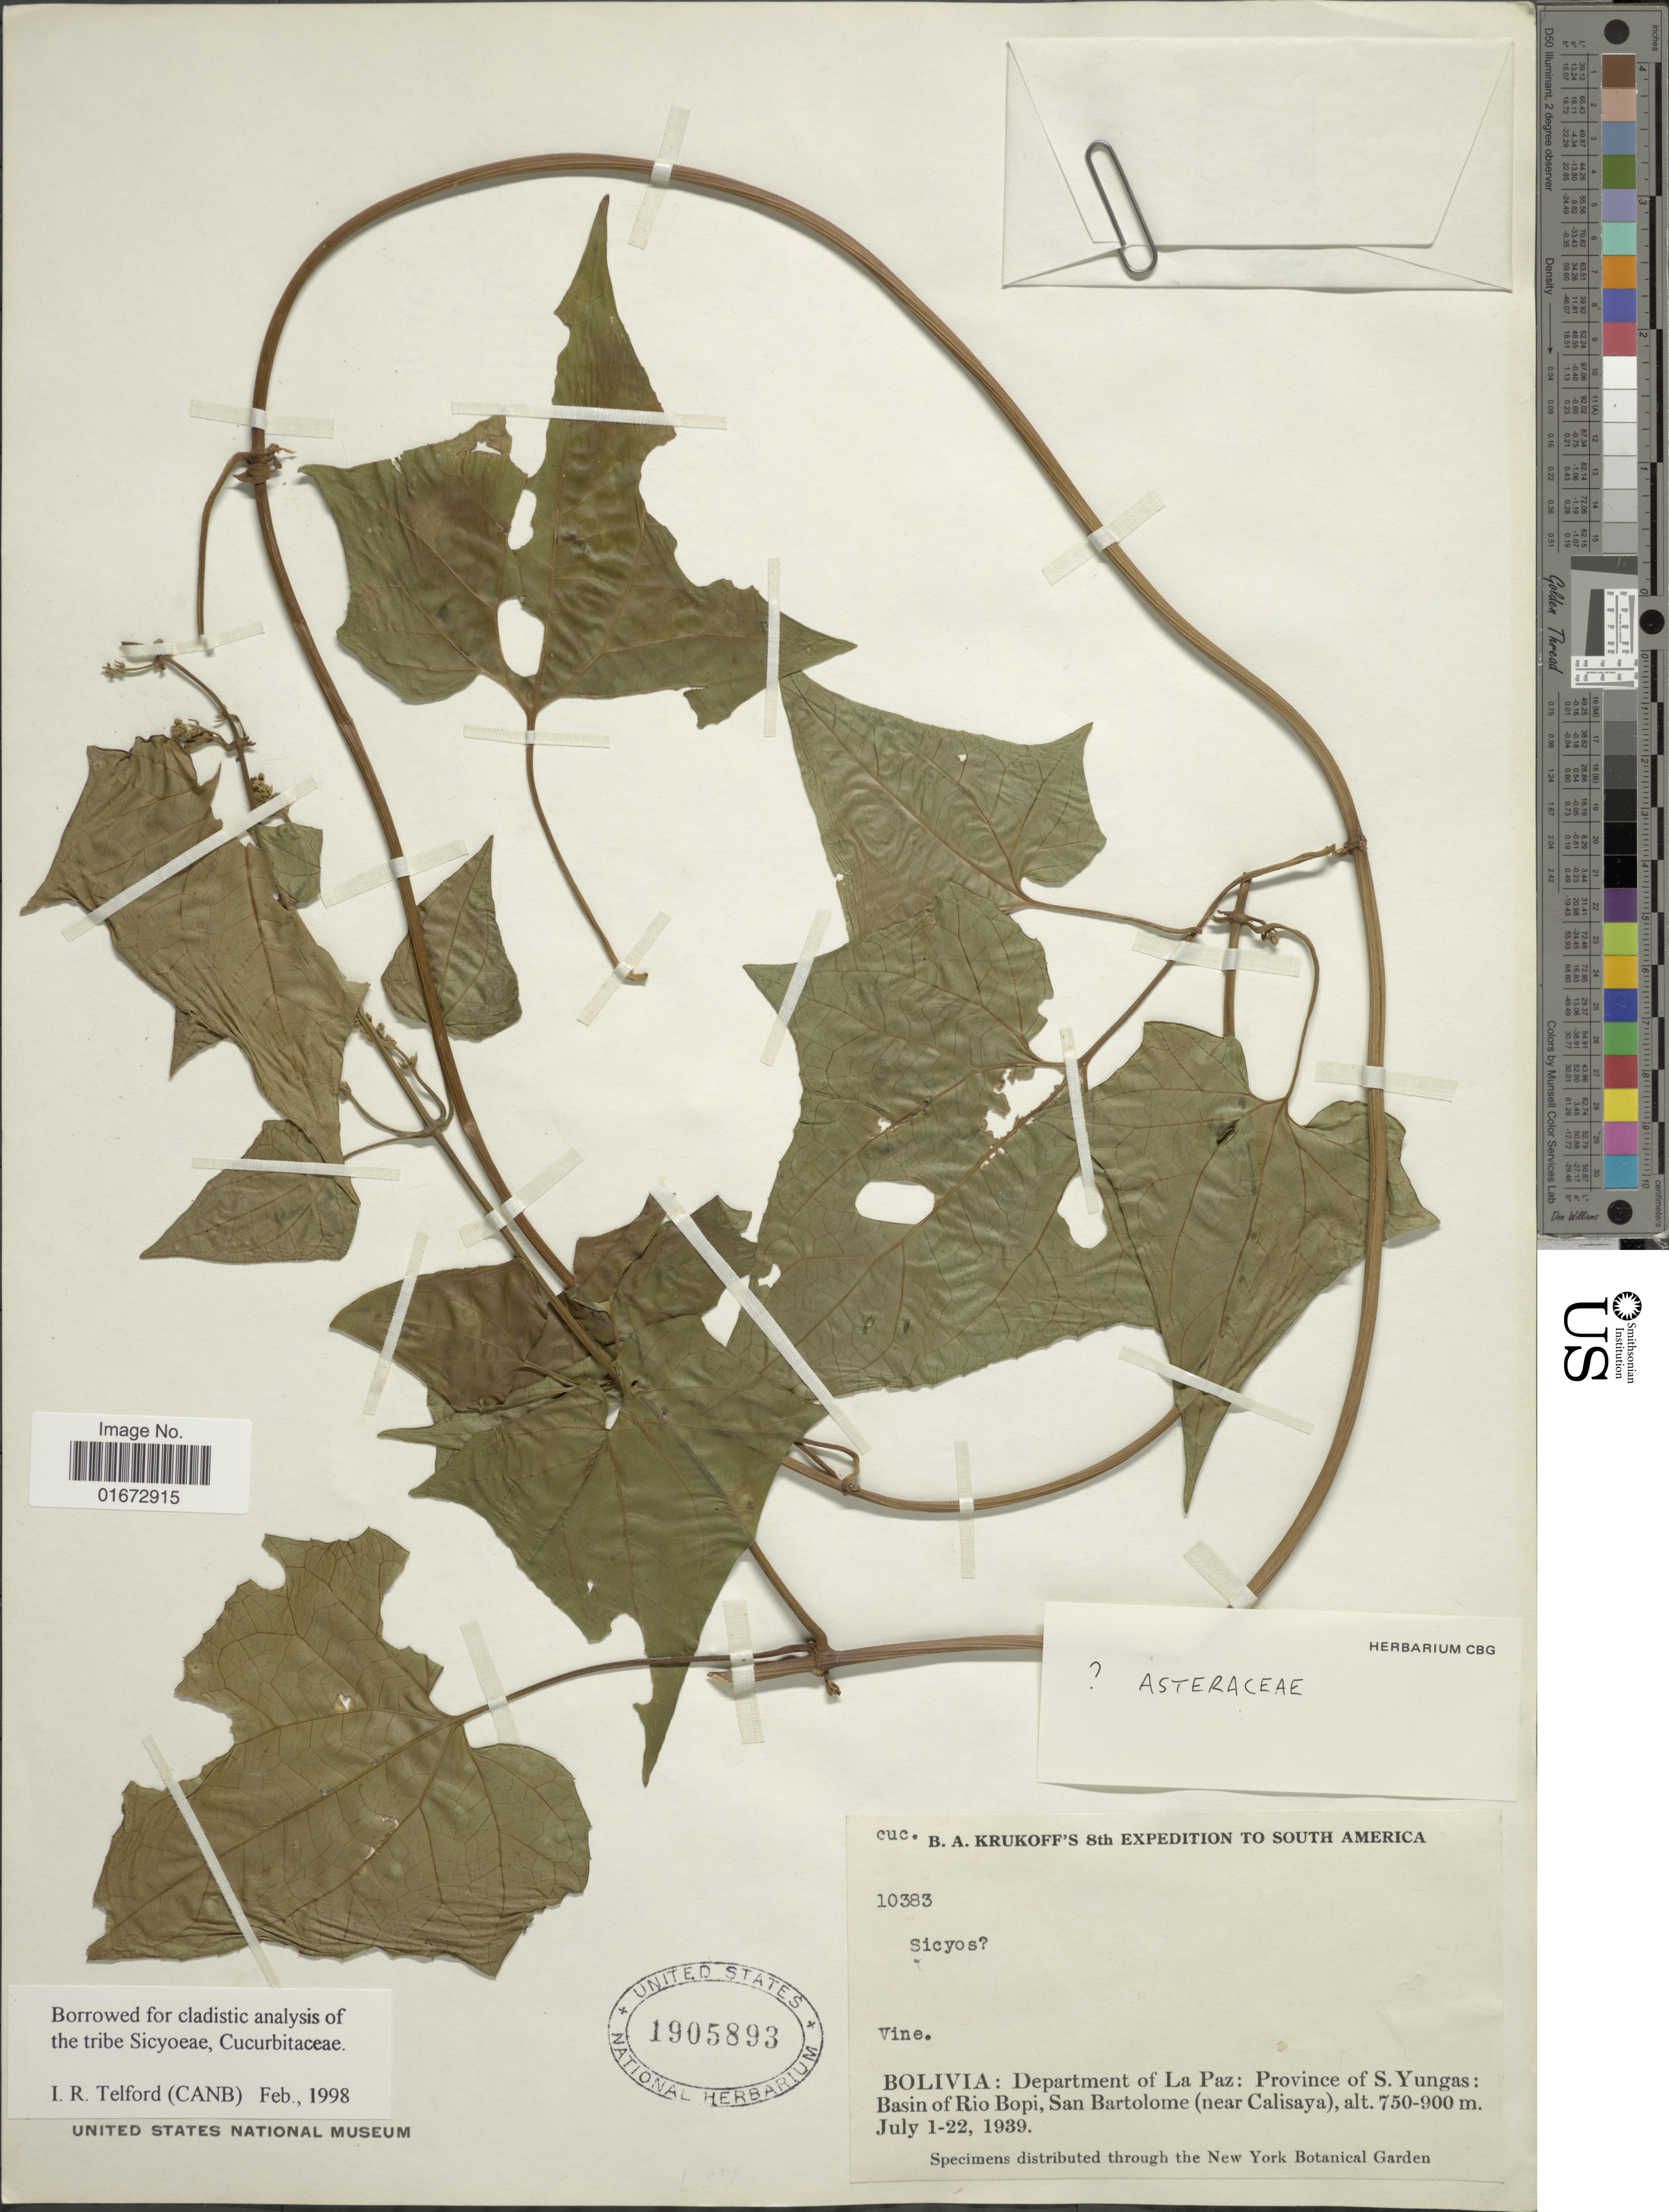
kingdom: Plantae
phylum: Tracheophyta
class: Magnoliopsida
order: Asterales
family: Asteraceae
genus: Mikania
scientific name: Mikania vitifolia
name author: DC.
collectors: B. A. Krukoff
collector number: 10383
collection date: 1939-07-01/1939-07-22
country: Bolivia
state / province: La Paz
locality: Bolivia: Department of La Paz: Province of S. Yungas: Basin of Rio Bopi, San Bartolome (near Calisaya)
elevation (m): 750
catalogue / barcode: US 1905893